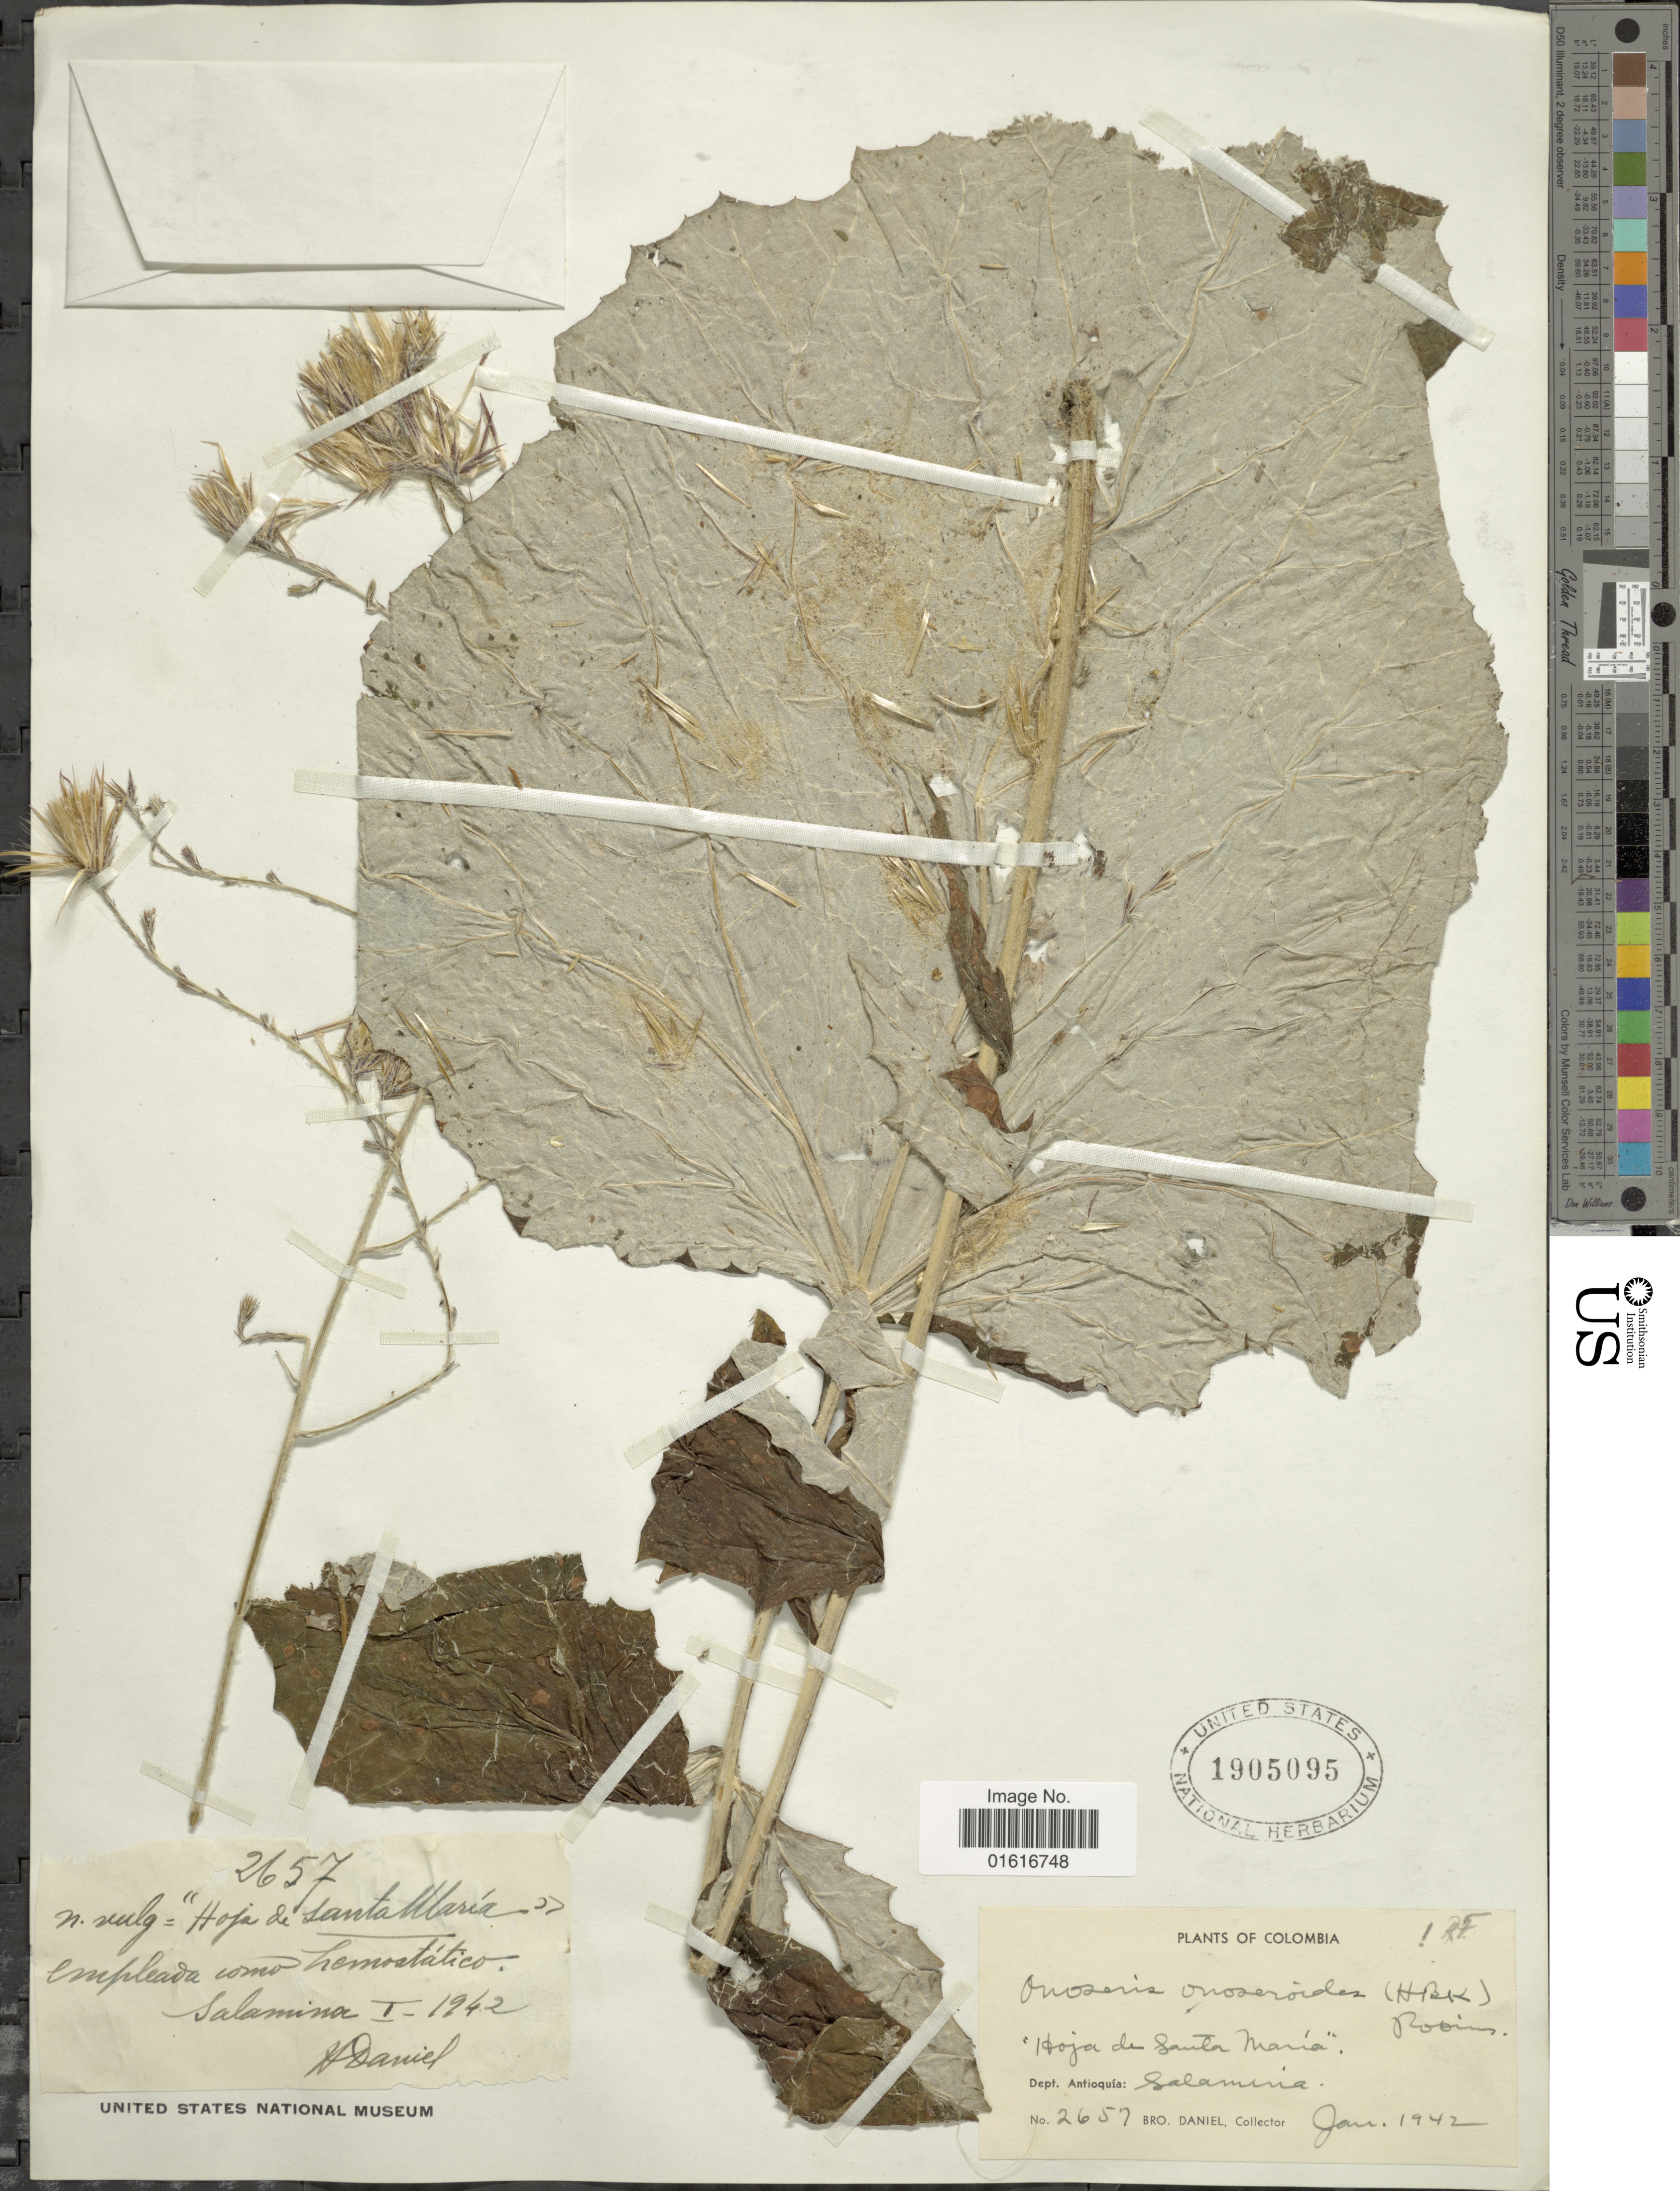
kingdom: Plantae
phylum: Tracheophyta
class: Magnoliopsida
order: Asterales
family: Asteraceae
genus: Onoseris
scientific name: Onoseris onoseroides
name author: (Kunth) B.L. Rob.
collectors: Bro. Daniel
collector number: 2657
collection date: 1942-01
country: Colombia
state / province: Antioquia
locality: Hoja de Santa Maria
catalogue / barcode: US 1905095